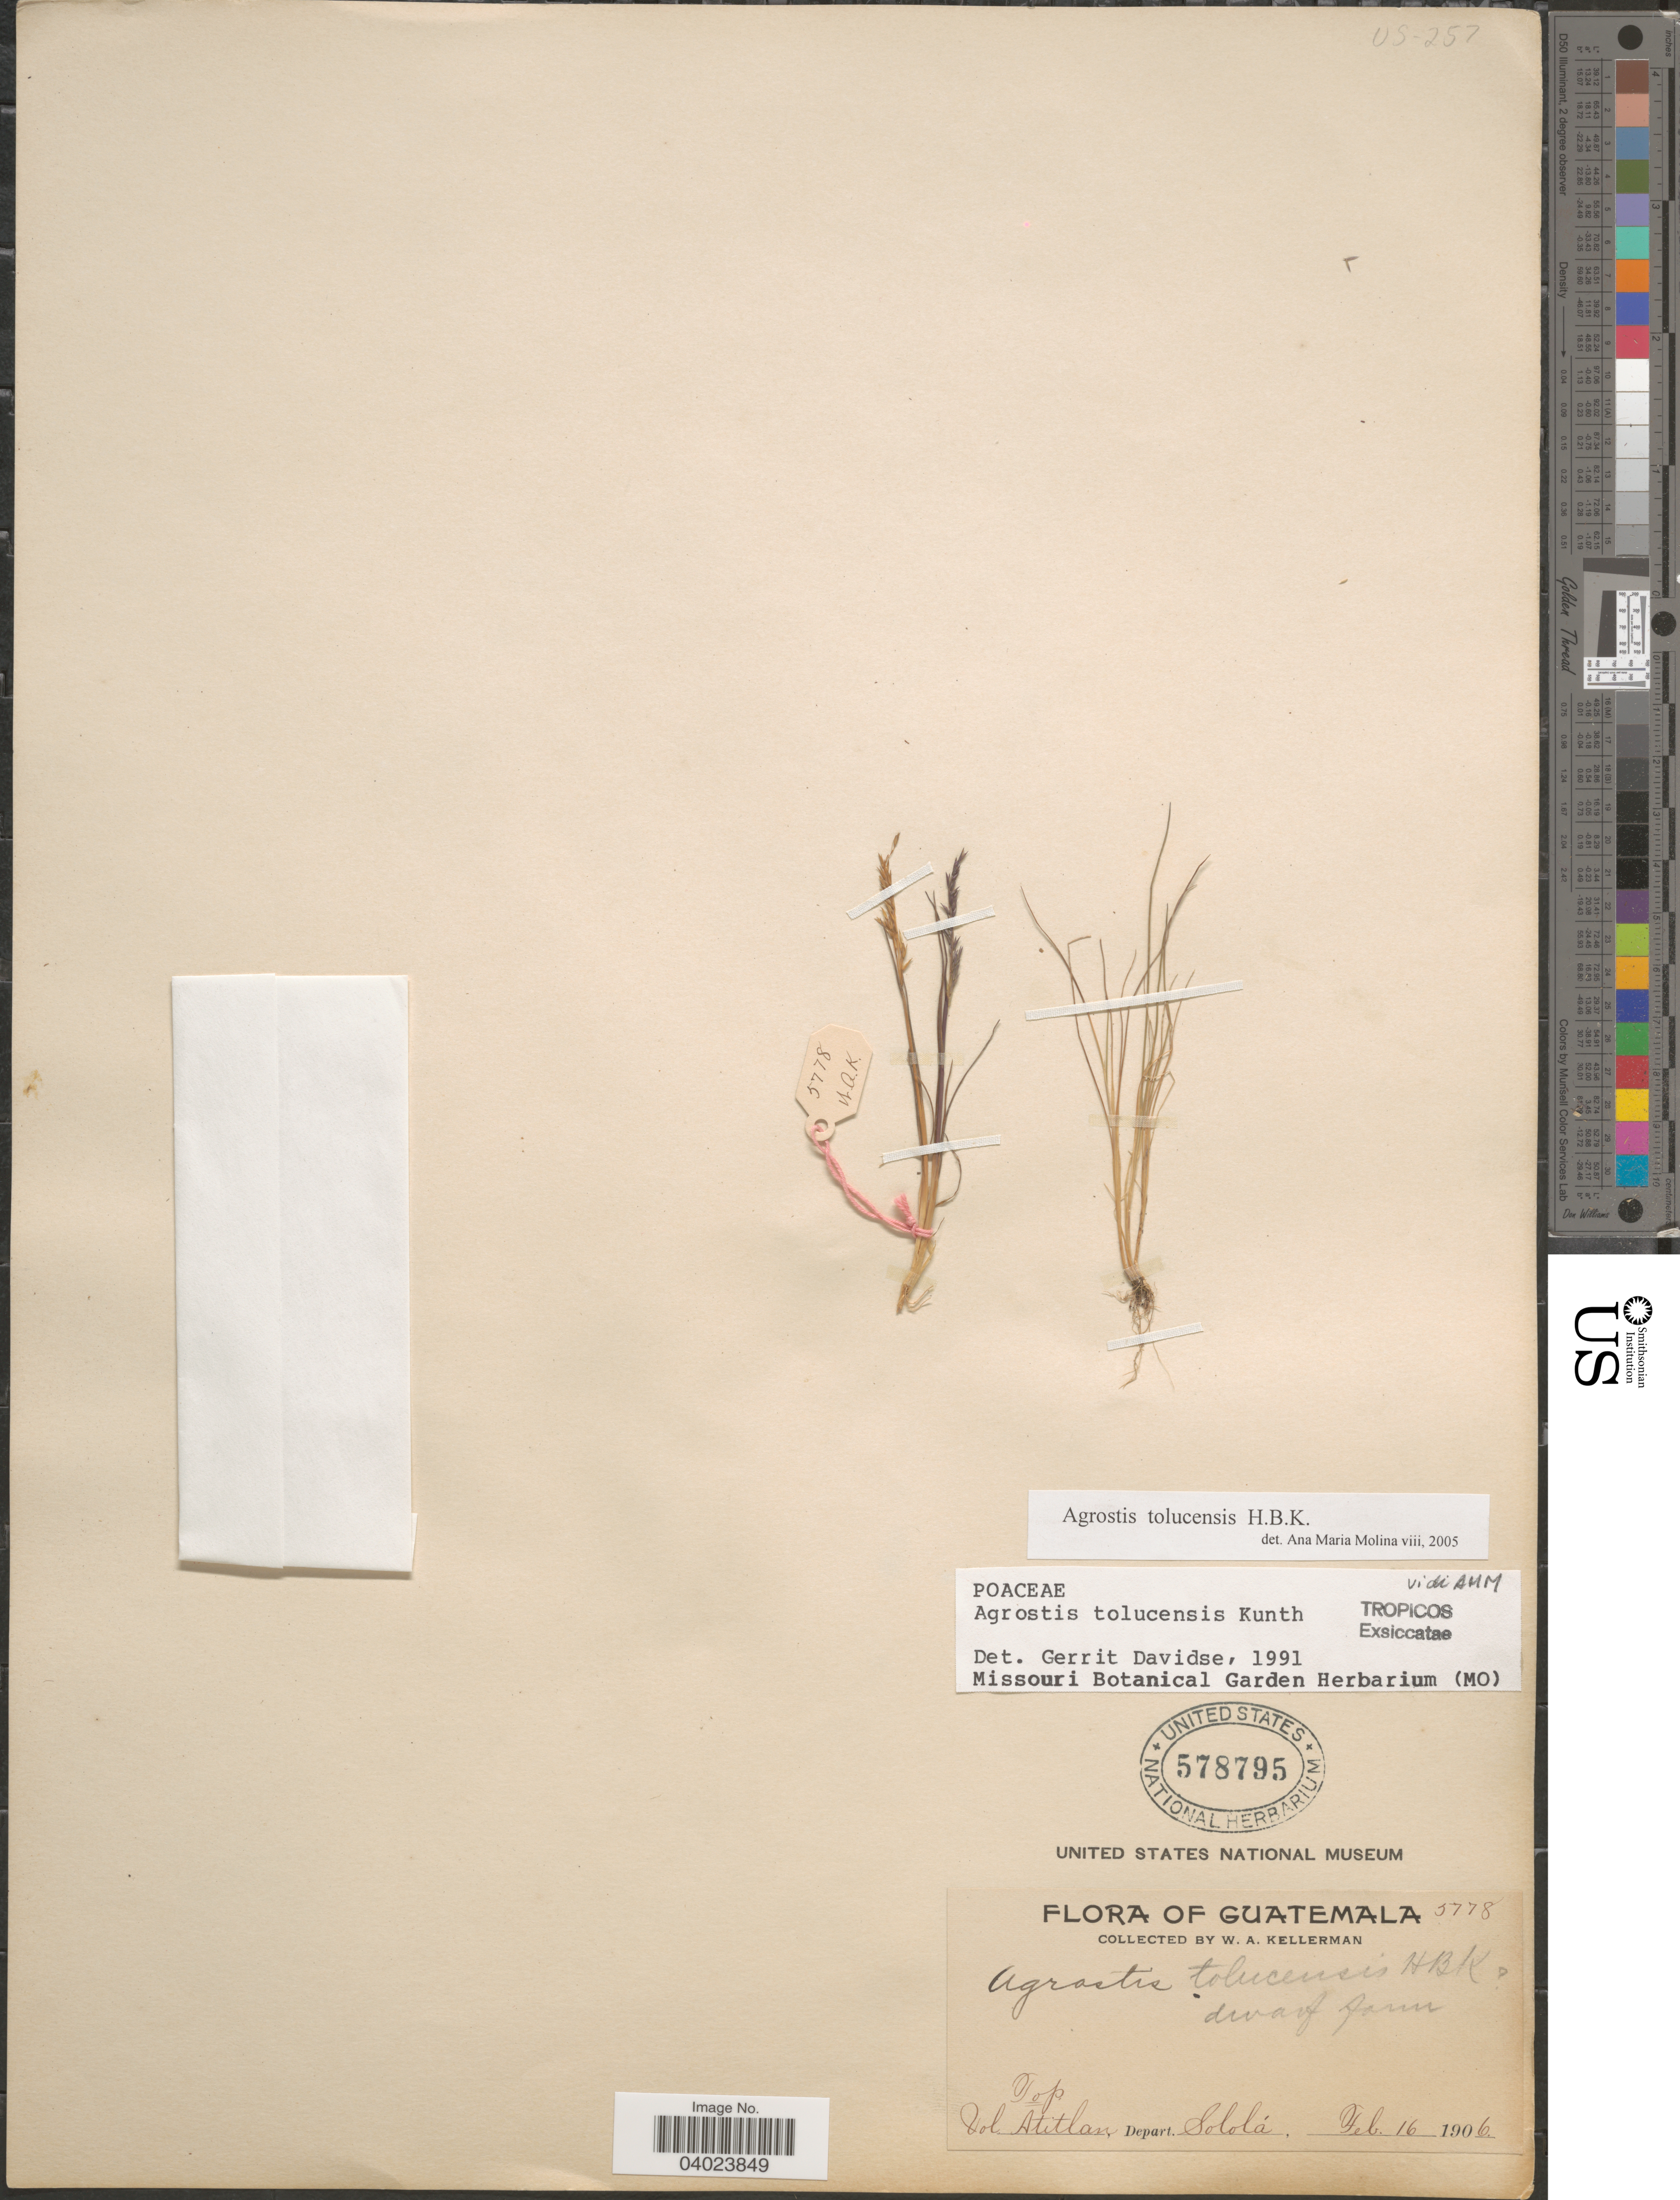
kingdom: Plantae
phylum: Tracheophyta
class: Liliopsida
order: Poales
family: Poaceae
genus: Agrostis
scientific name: Agrostis tolucensis Kunth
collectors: W. Kellerman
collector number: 5778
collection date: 1906-02-16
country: Guatemala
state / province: Solola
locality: Top Vol. Atitlan. Depart. Sololá.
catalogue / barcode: US 578795